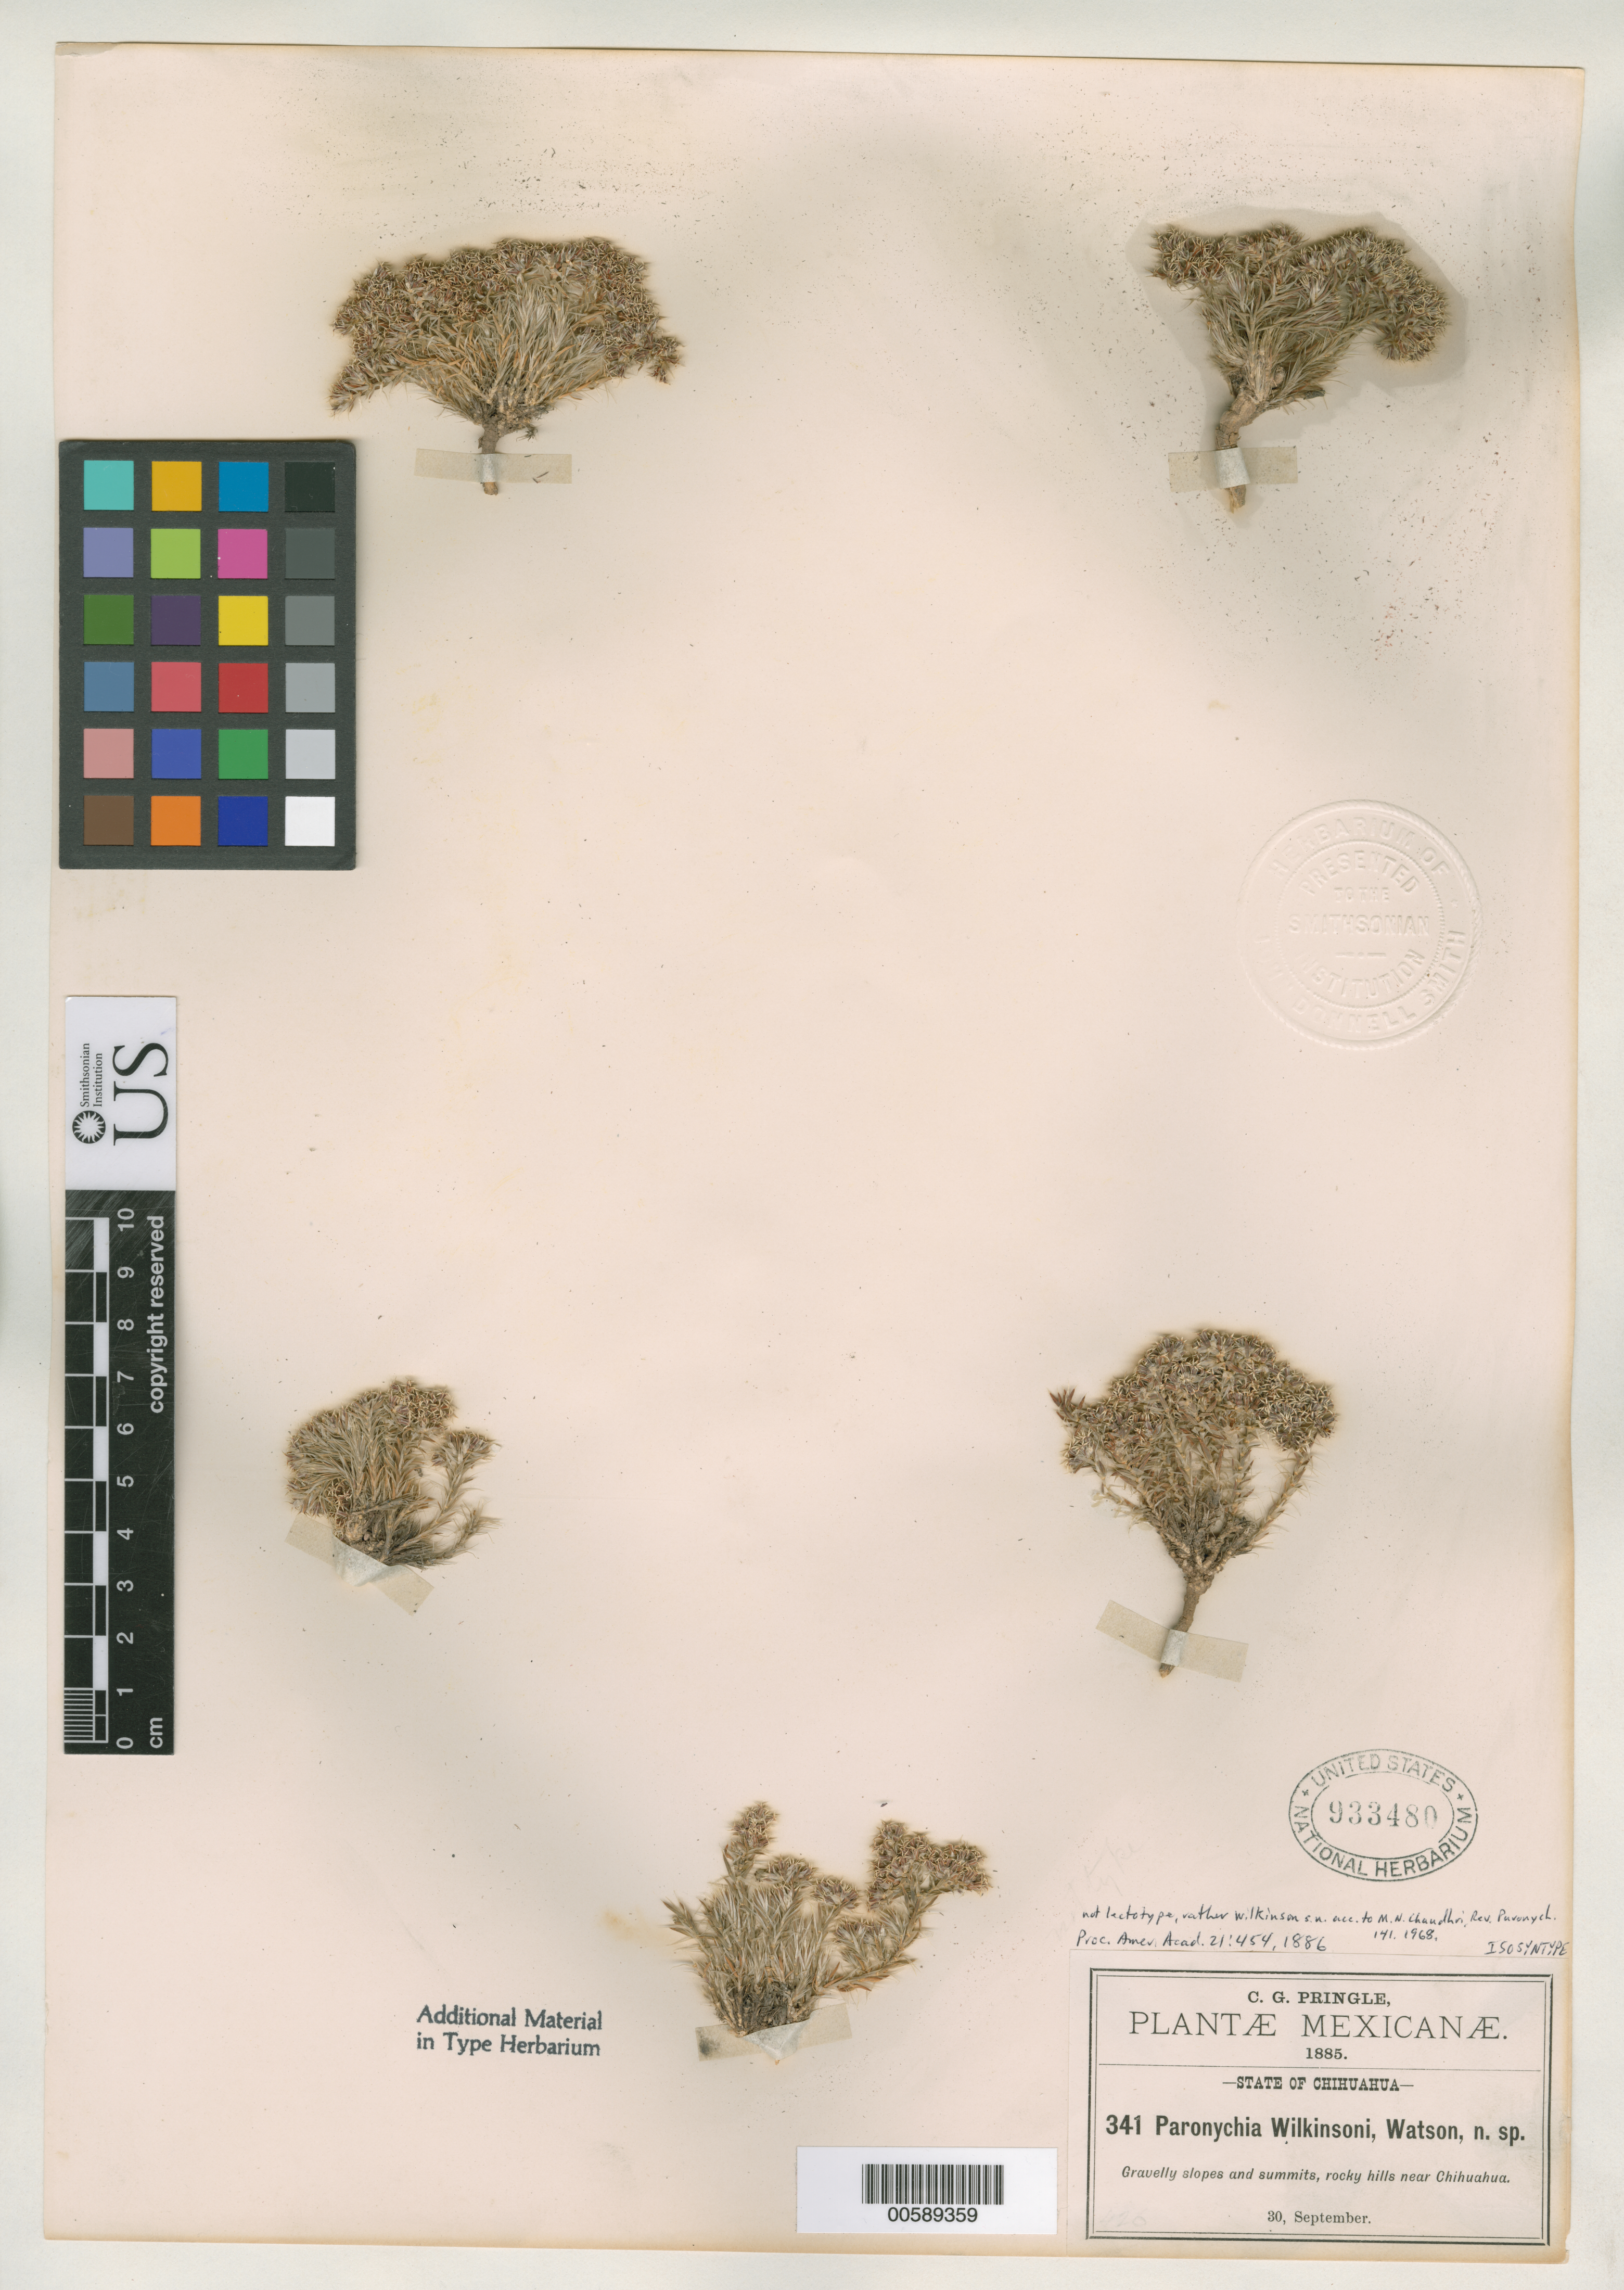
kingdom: Plantae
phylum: Tracheophyta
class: Magnoliopsida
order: Caryophyllales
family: Caryophyllaceae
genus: Paronychia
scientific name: Paronychia wilkinsonii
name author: S. Watson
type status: Isosyntype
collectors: C. G. Pringle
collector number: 341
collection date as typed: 30 Sep 1885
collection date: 1885-09-30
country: Mexico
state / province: Chihuahua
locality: Gravelly slopes and summits, rocky hills near Chihuahua.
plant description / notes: Lectotype collection is Wilkinson s.n. as [effectively] designated by M.N. Chaudhri, Rev. Paronychiinae 141 (1968).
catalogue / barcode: US 933480